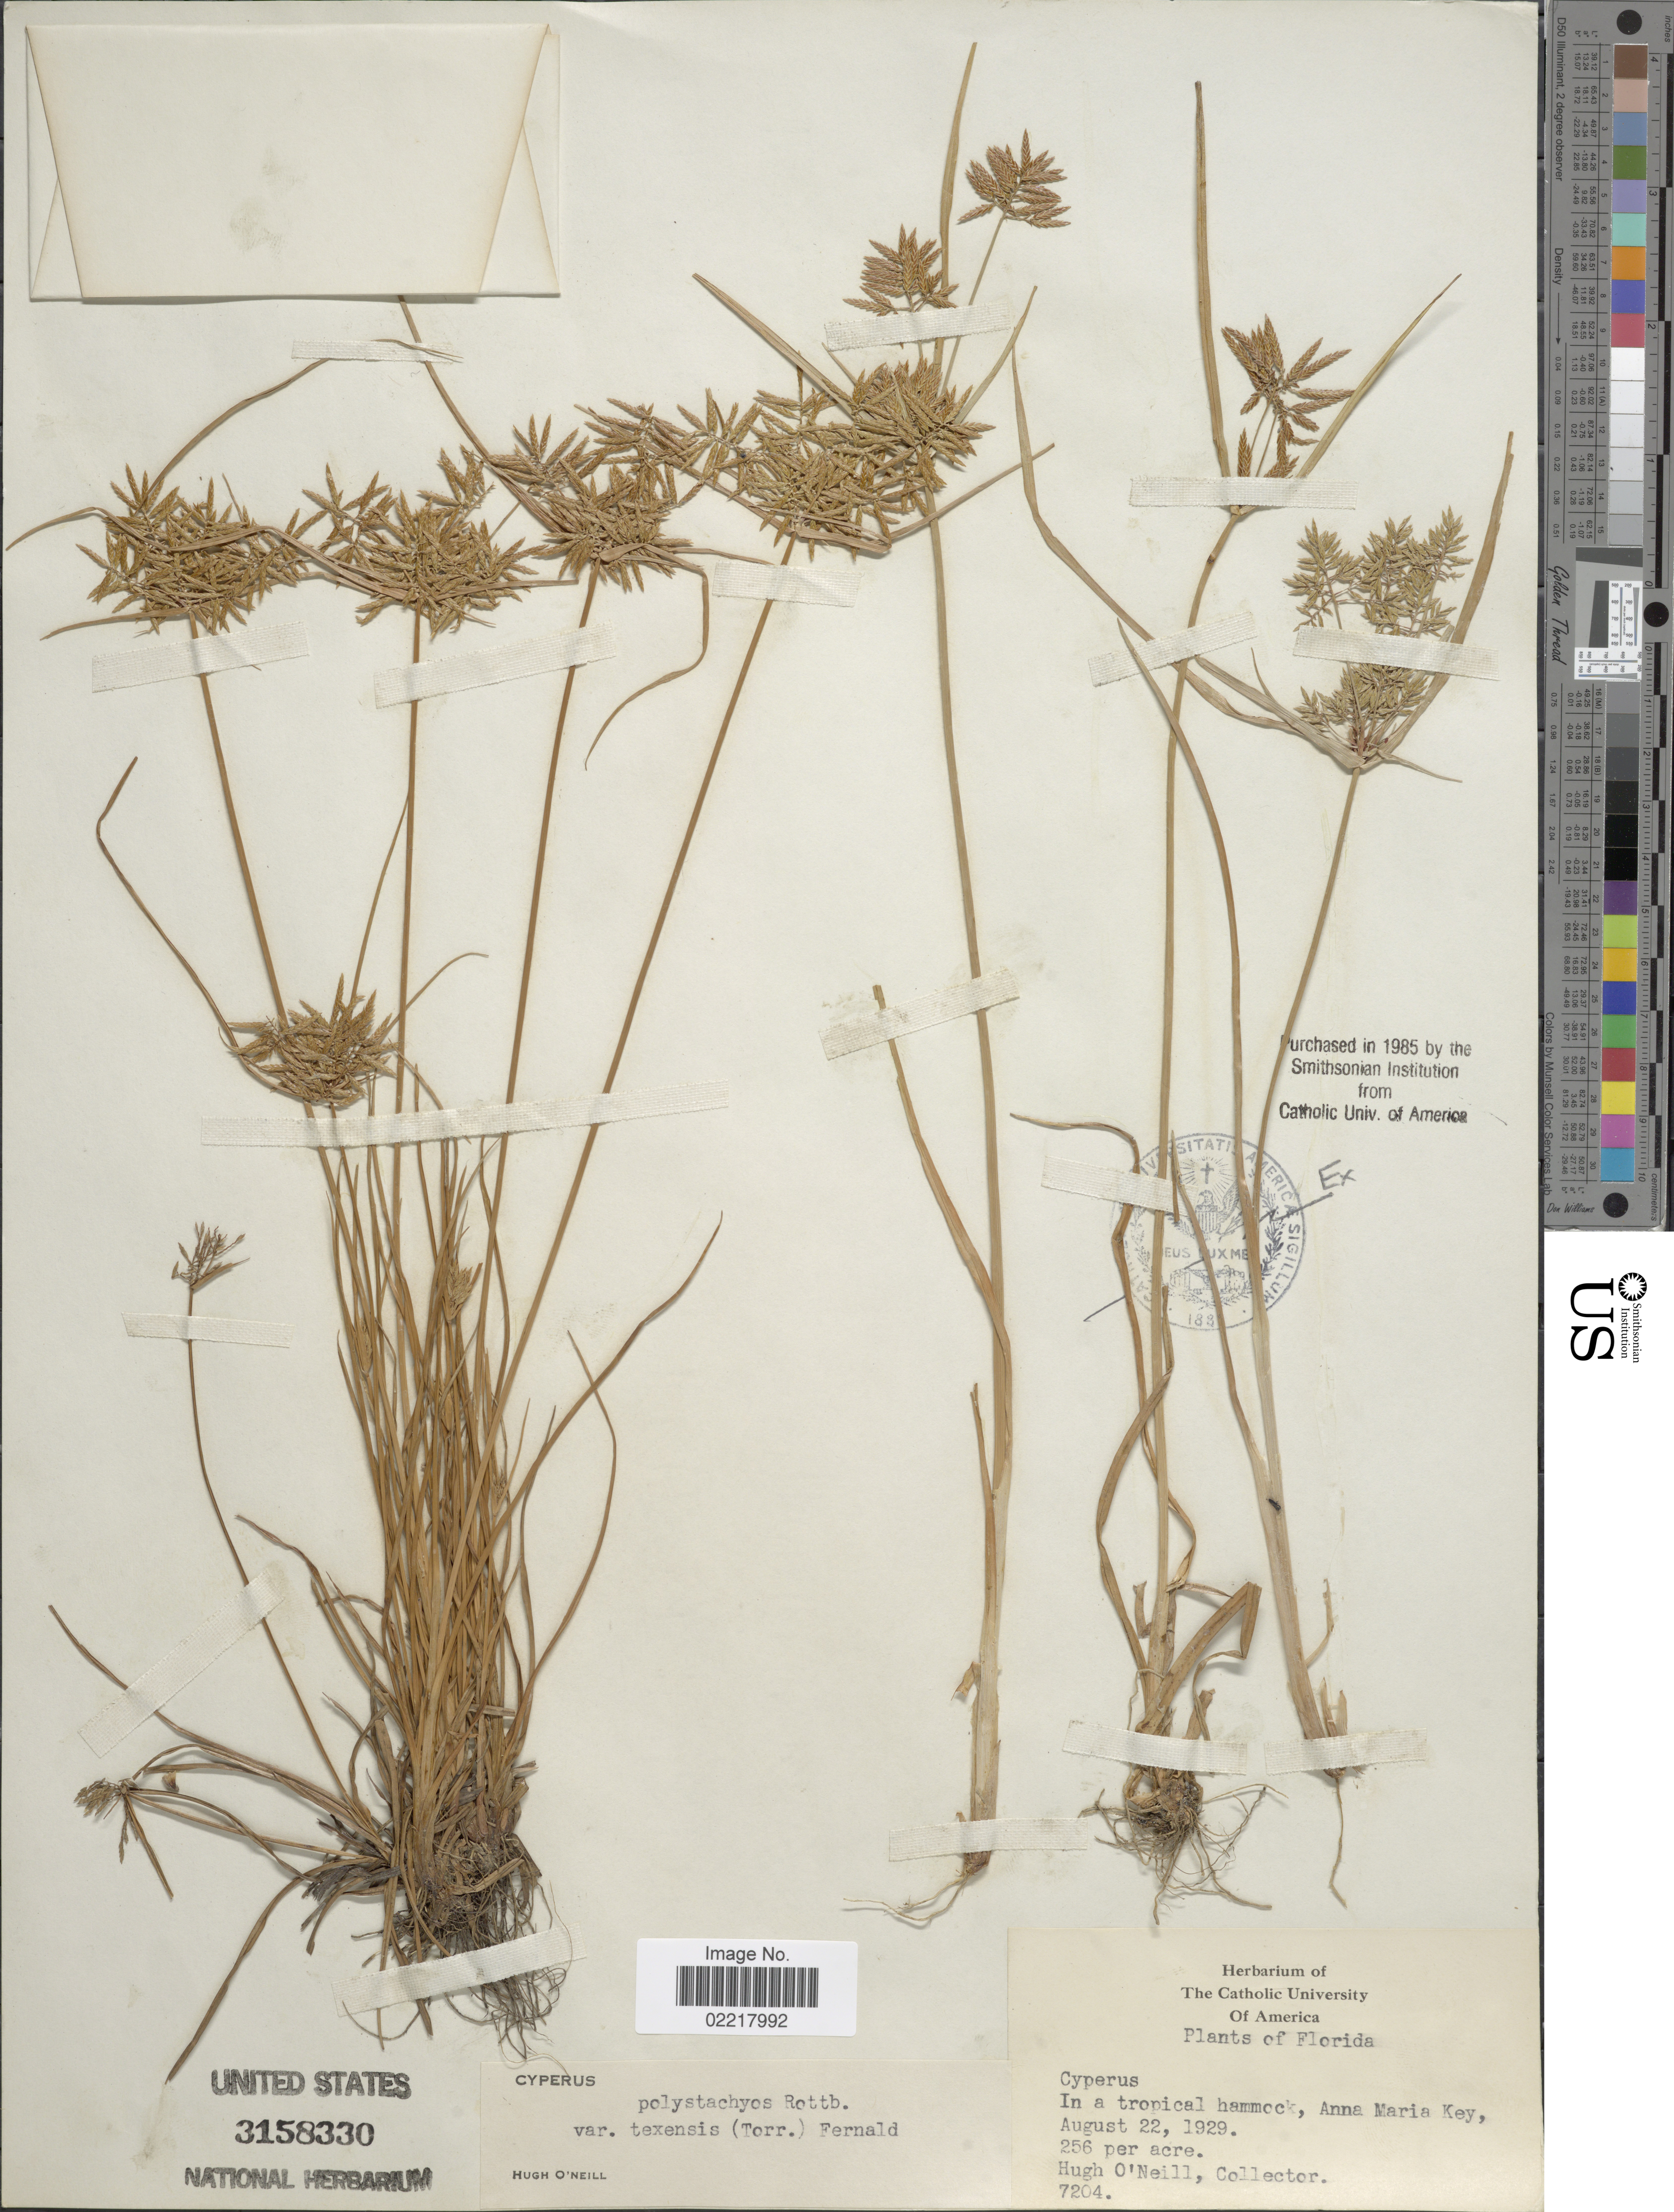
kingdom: Plantae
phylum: Tracheophyta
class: Liliopsida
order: Poales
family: Cyperaceae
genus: Cyperus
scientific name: Cyperus polystachyos var. texensis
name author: (Torr.) Fernald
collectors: H. O'Neill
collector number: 7204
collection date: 1929-08-22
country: United States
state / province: Florida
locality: In a tropical hammock, Anna Maria Key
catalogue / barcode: US 3158330